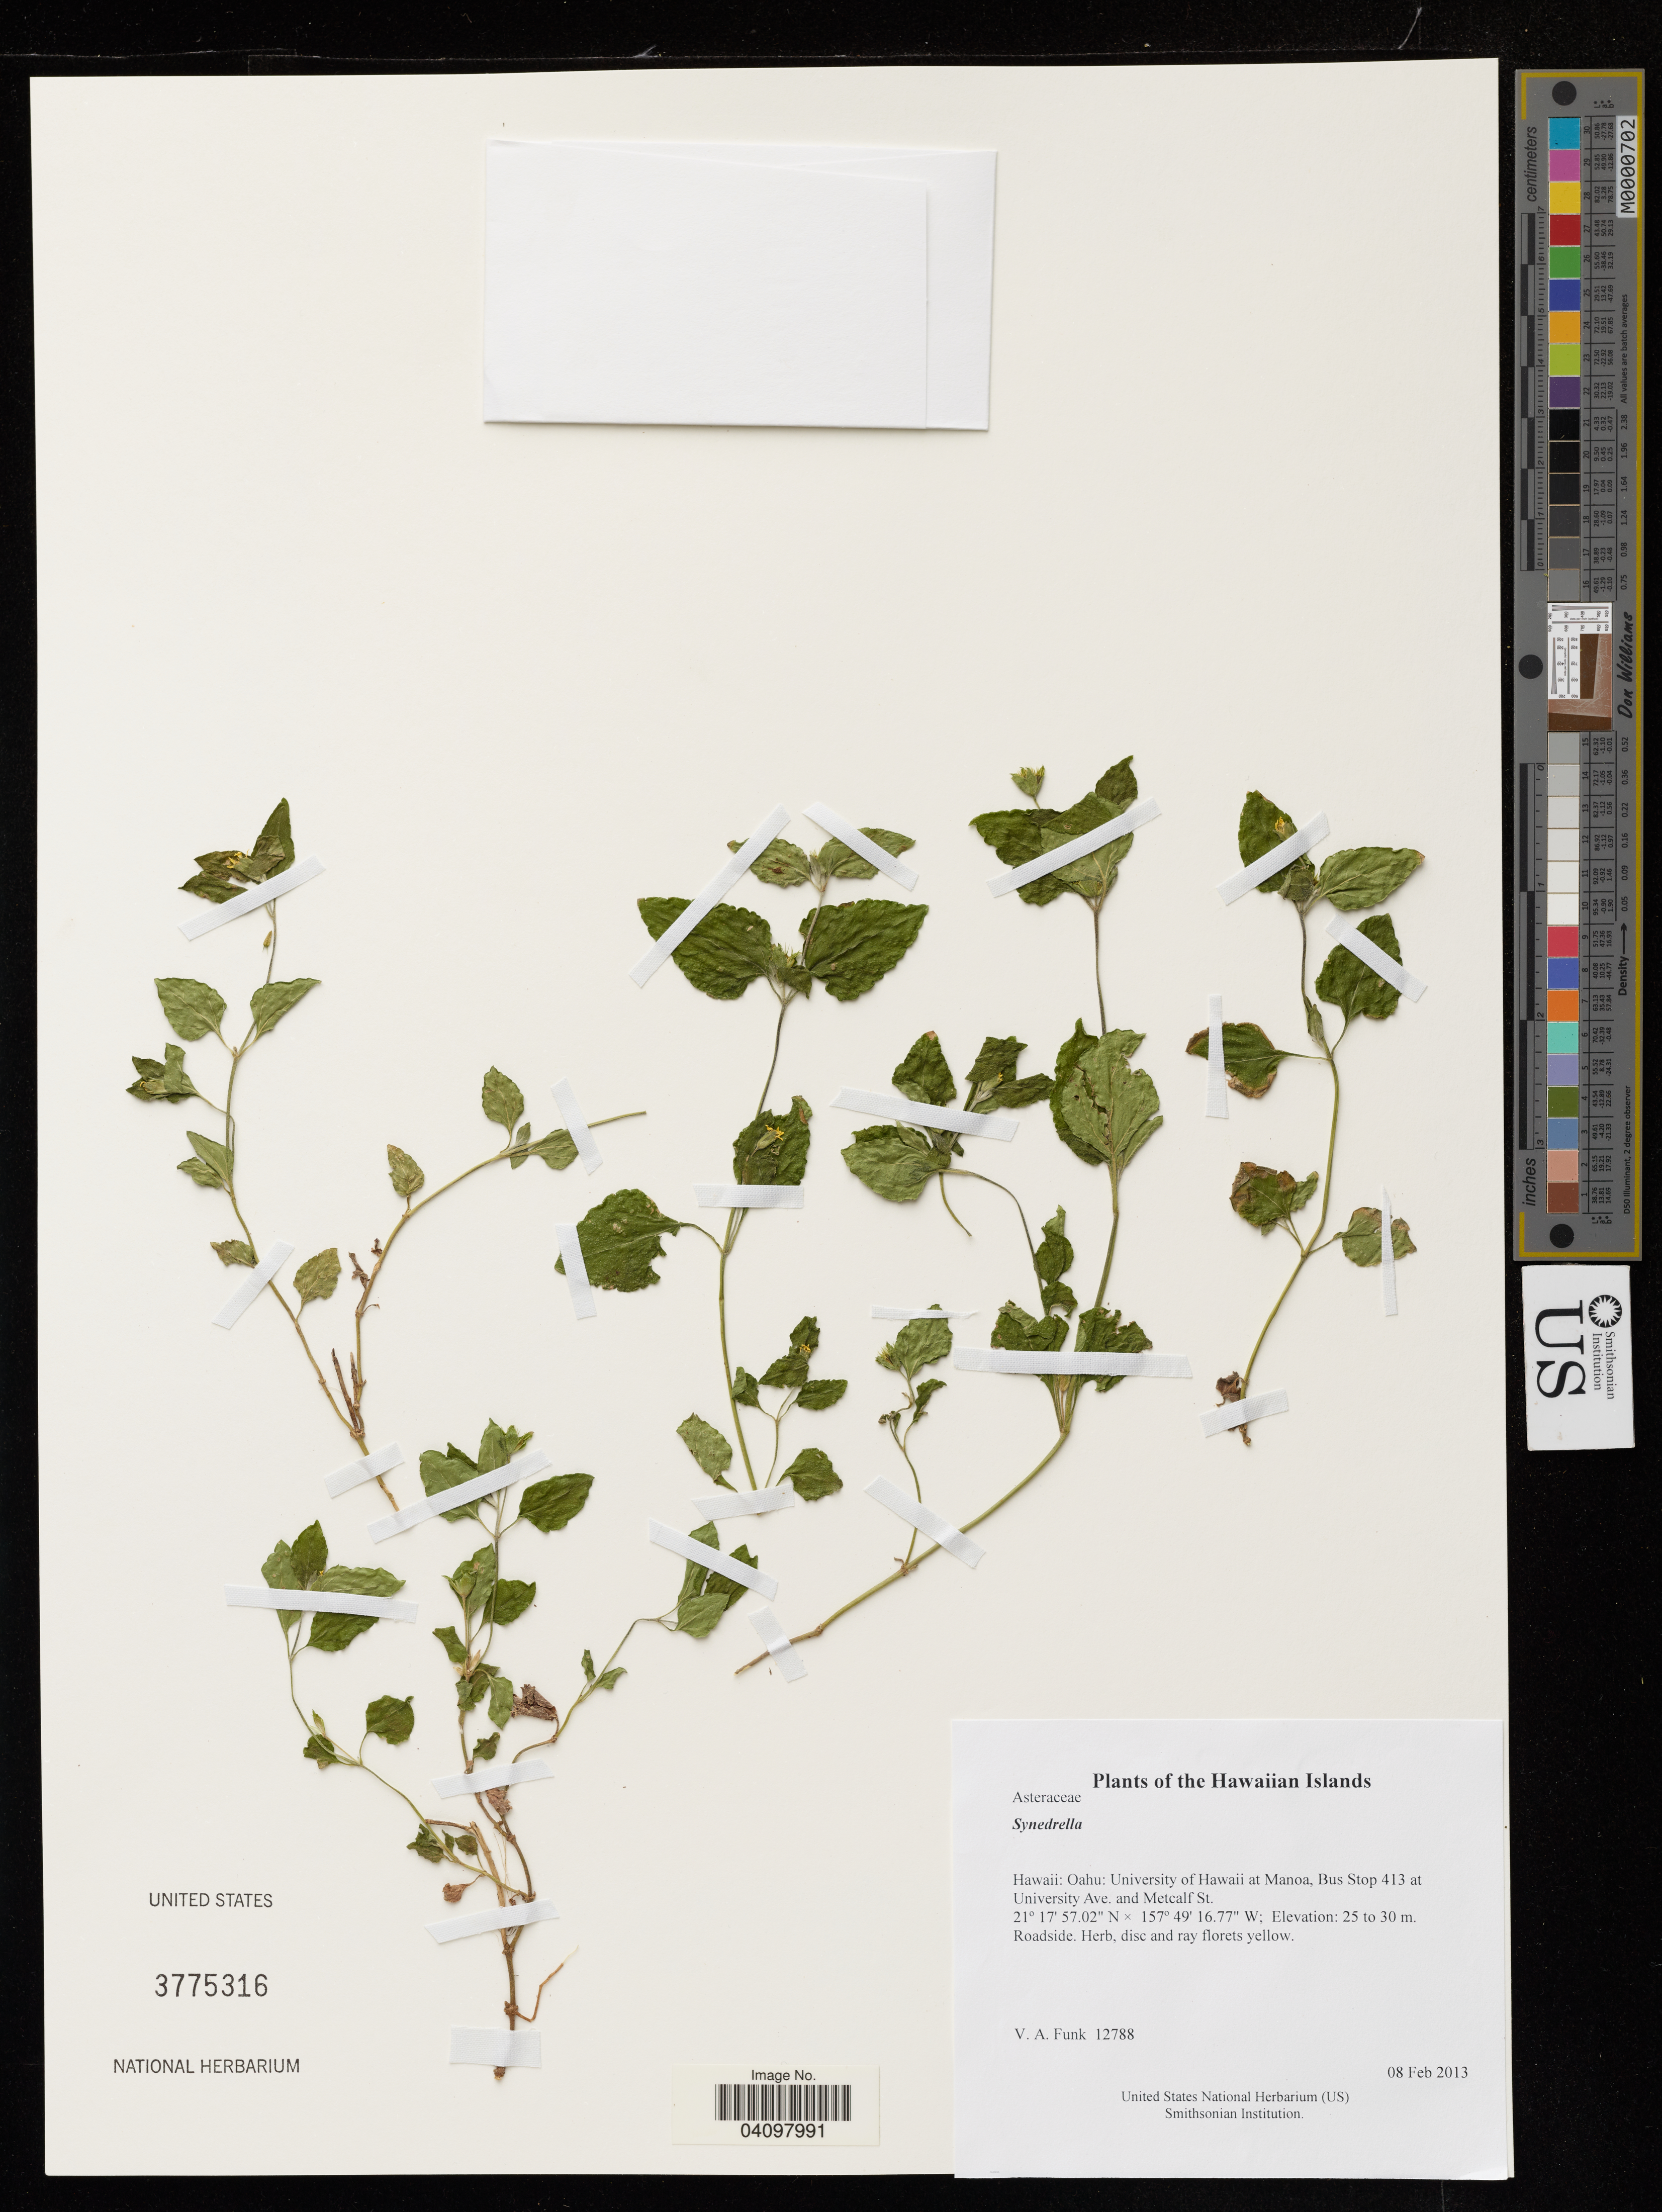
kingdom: Plantae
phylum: Tracheophyta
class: Magnoliopsida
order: Asterales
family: Asteraceae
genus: Synedrella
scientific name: Synedrella sp.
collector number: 12788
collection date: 2013-02-08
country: United States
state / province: Hawaii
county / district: Honolulu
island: Oahu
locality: University of Hawaii at Manoa, Bus Stop 413 at University Ave. and Metcalf St.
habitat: Roadside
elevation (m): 25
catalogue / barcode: US 3775316